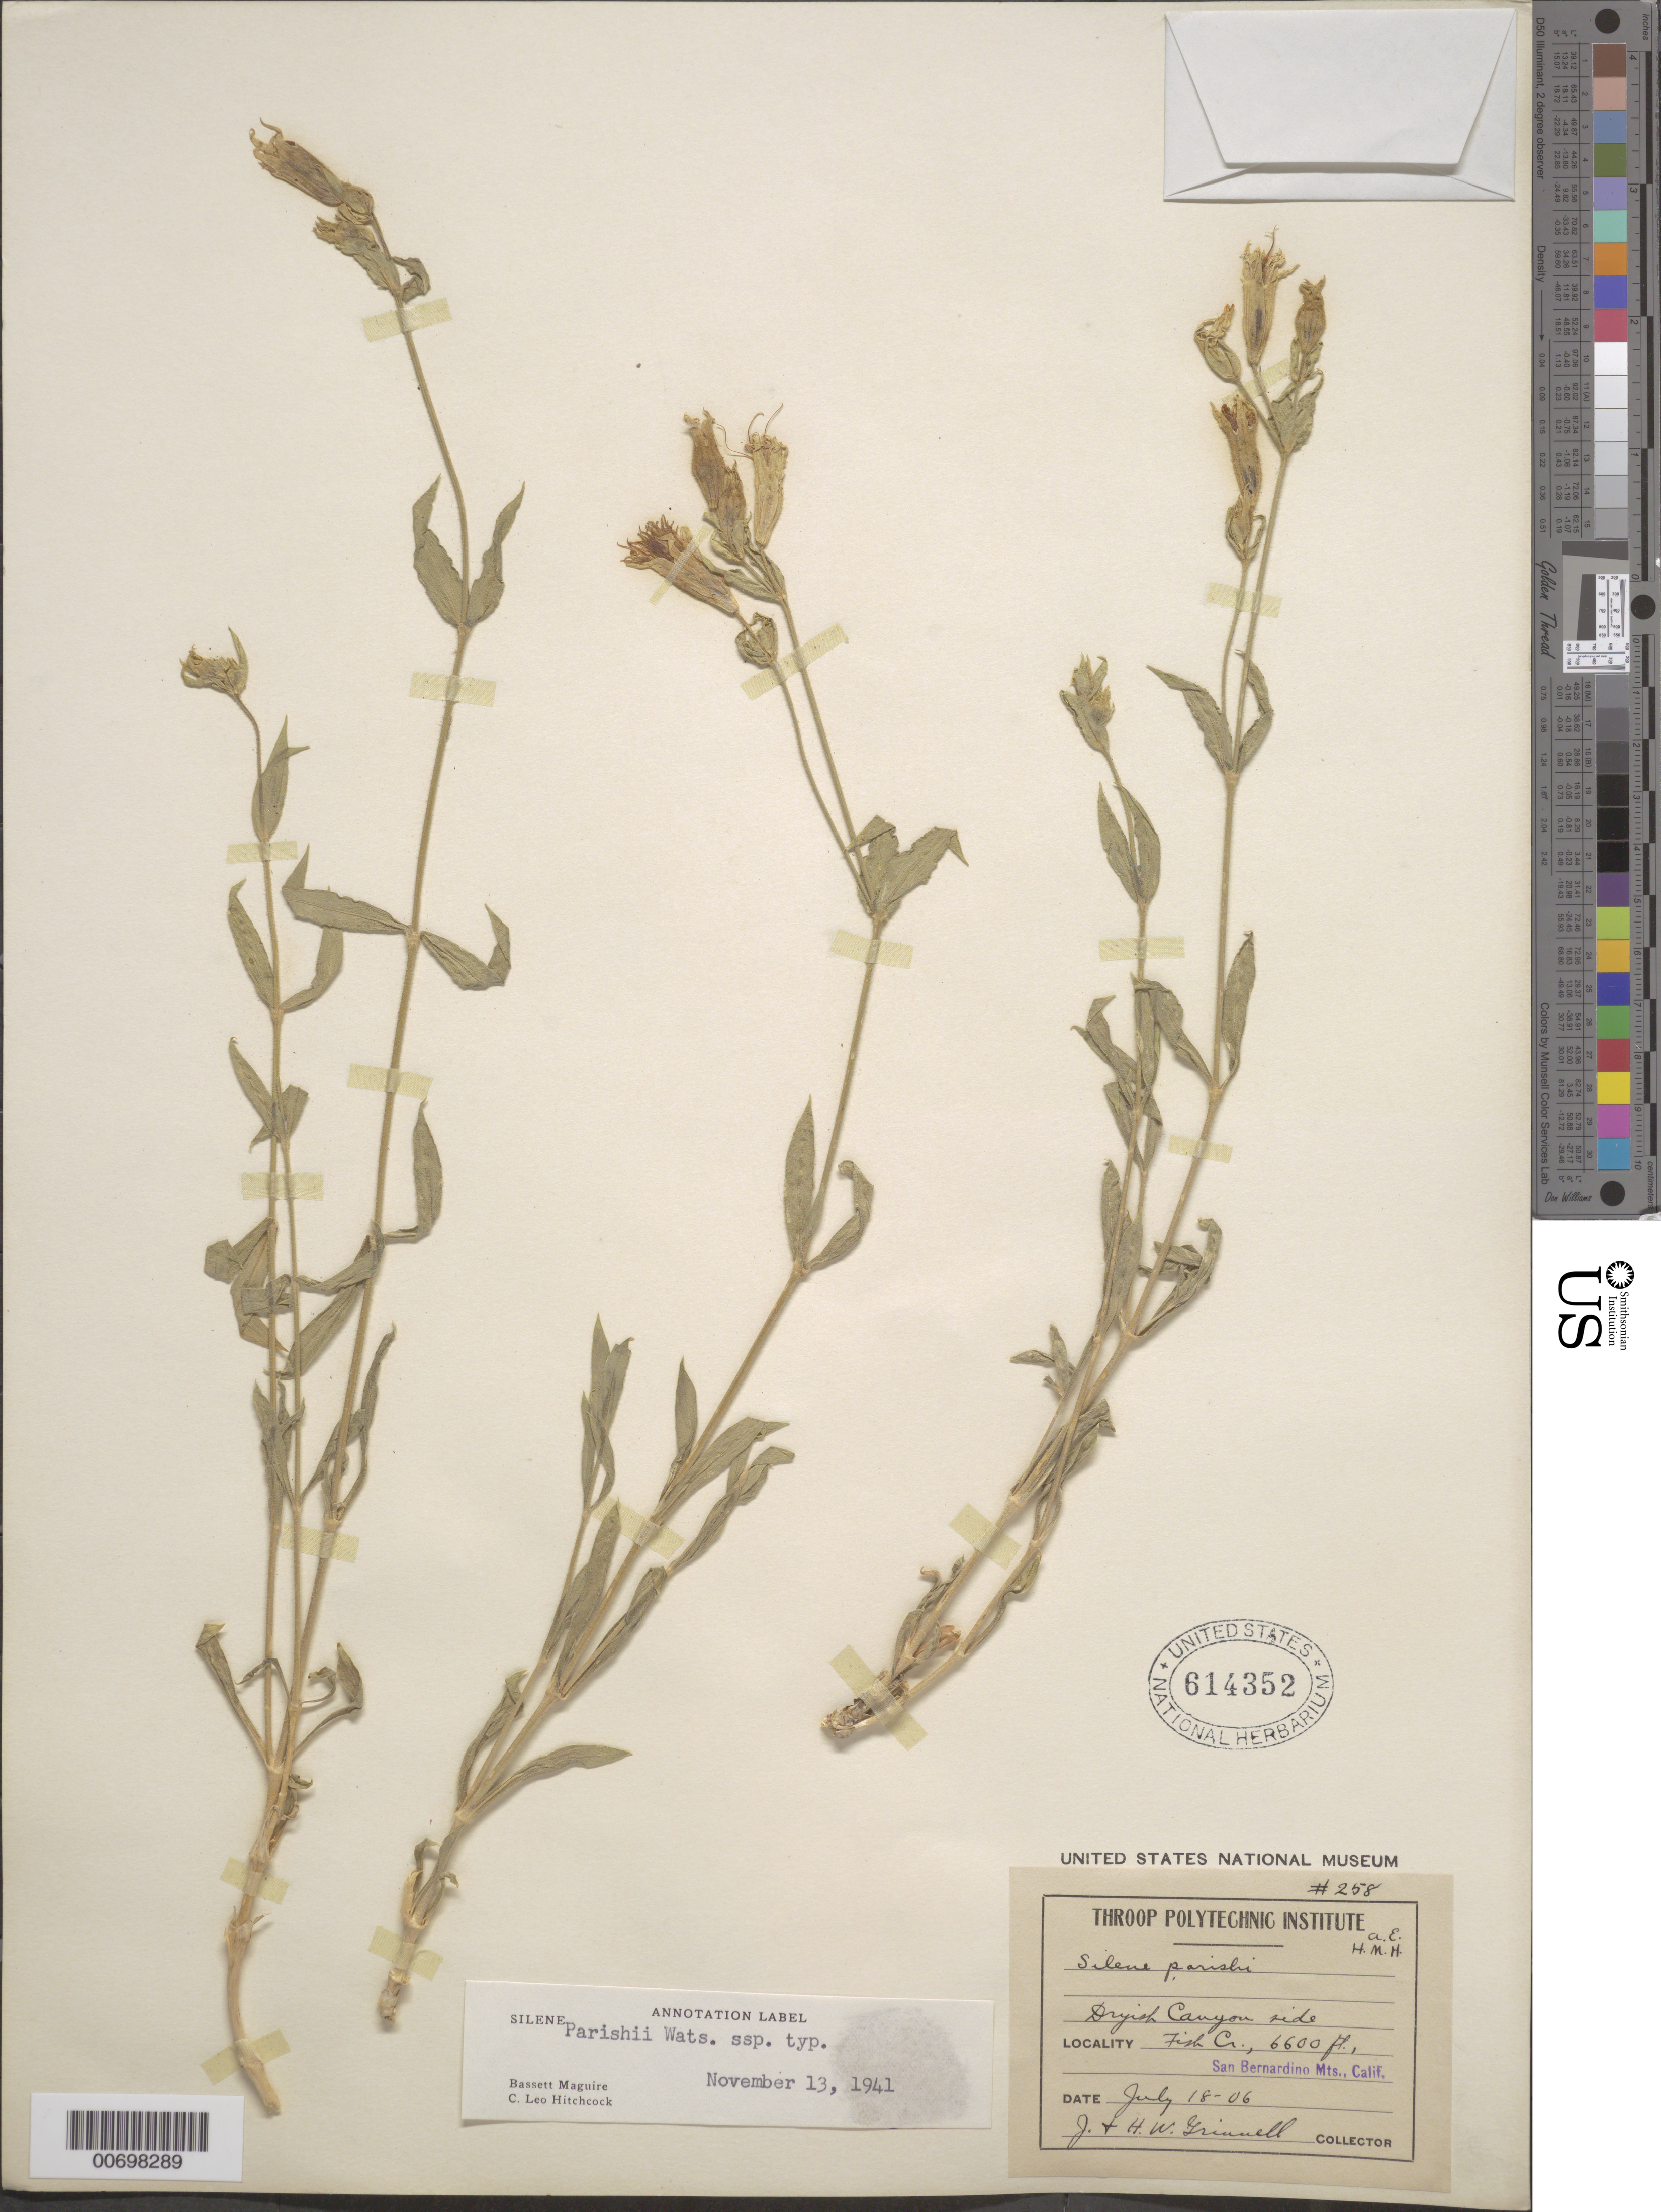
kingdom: Plantae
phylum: Tracheophyta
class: Magnoliopsida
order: Caryophyllales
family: Caryophyllaceae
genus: Silene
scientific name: Silene parishii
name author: S. Watson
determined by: Maguire, B.; Hitchcock, C. L.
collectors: J. Grinnell & H. Grinnell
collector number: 258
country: United States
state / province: California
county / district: San Bernardino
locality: Dryish Canyon side, Fish Cr., San Bernardino Mts.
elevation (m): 2012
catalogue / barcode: US 614352